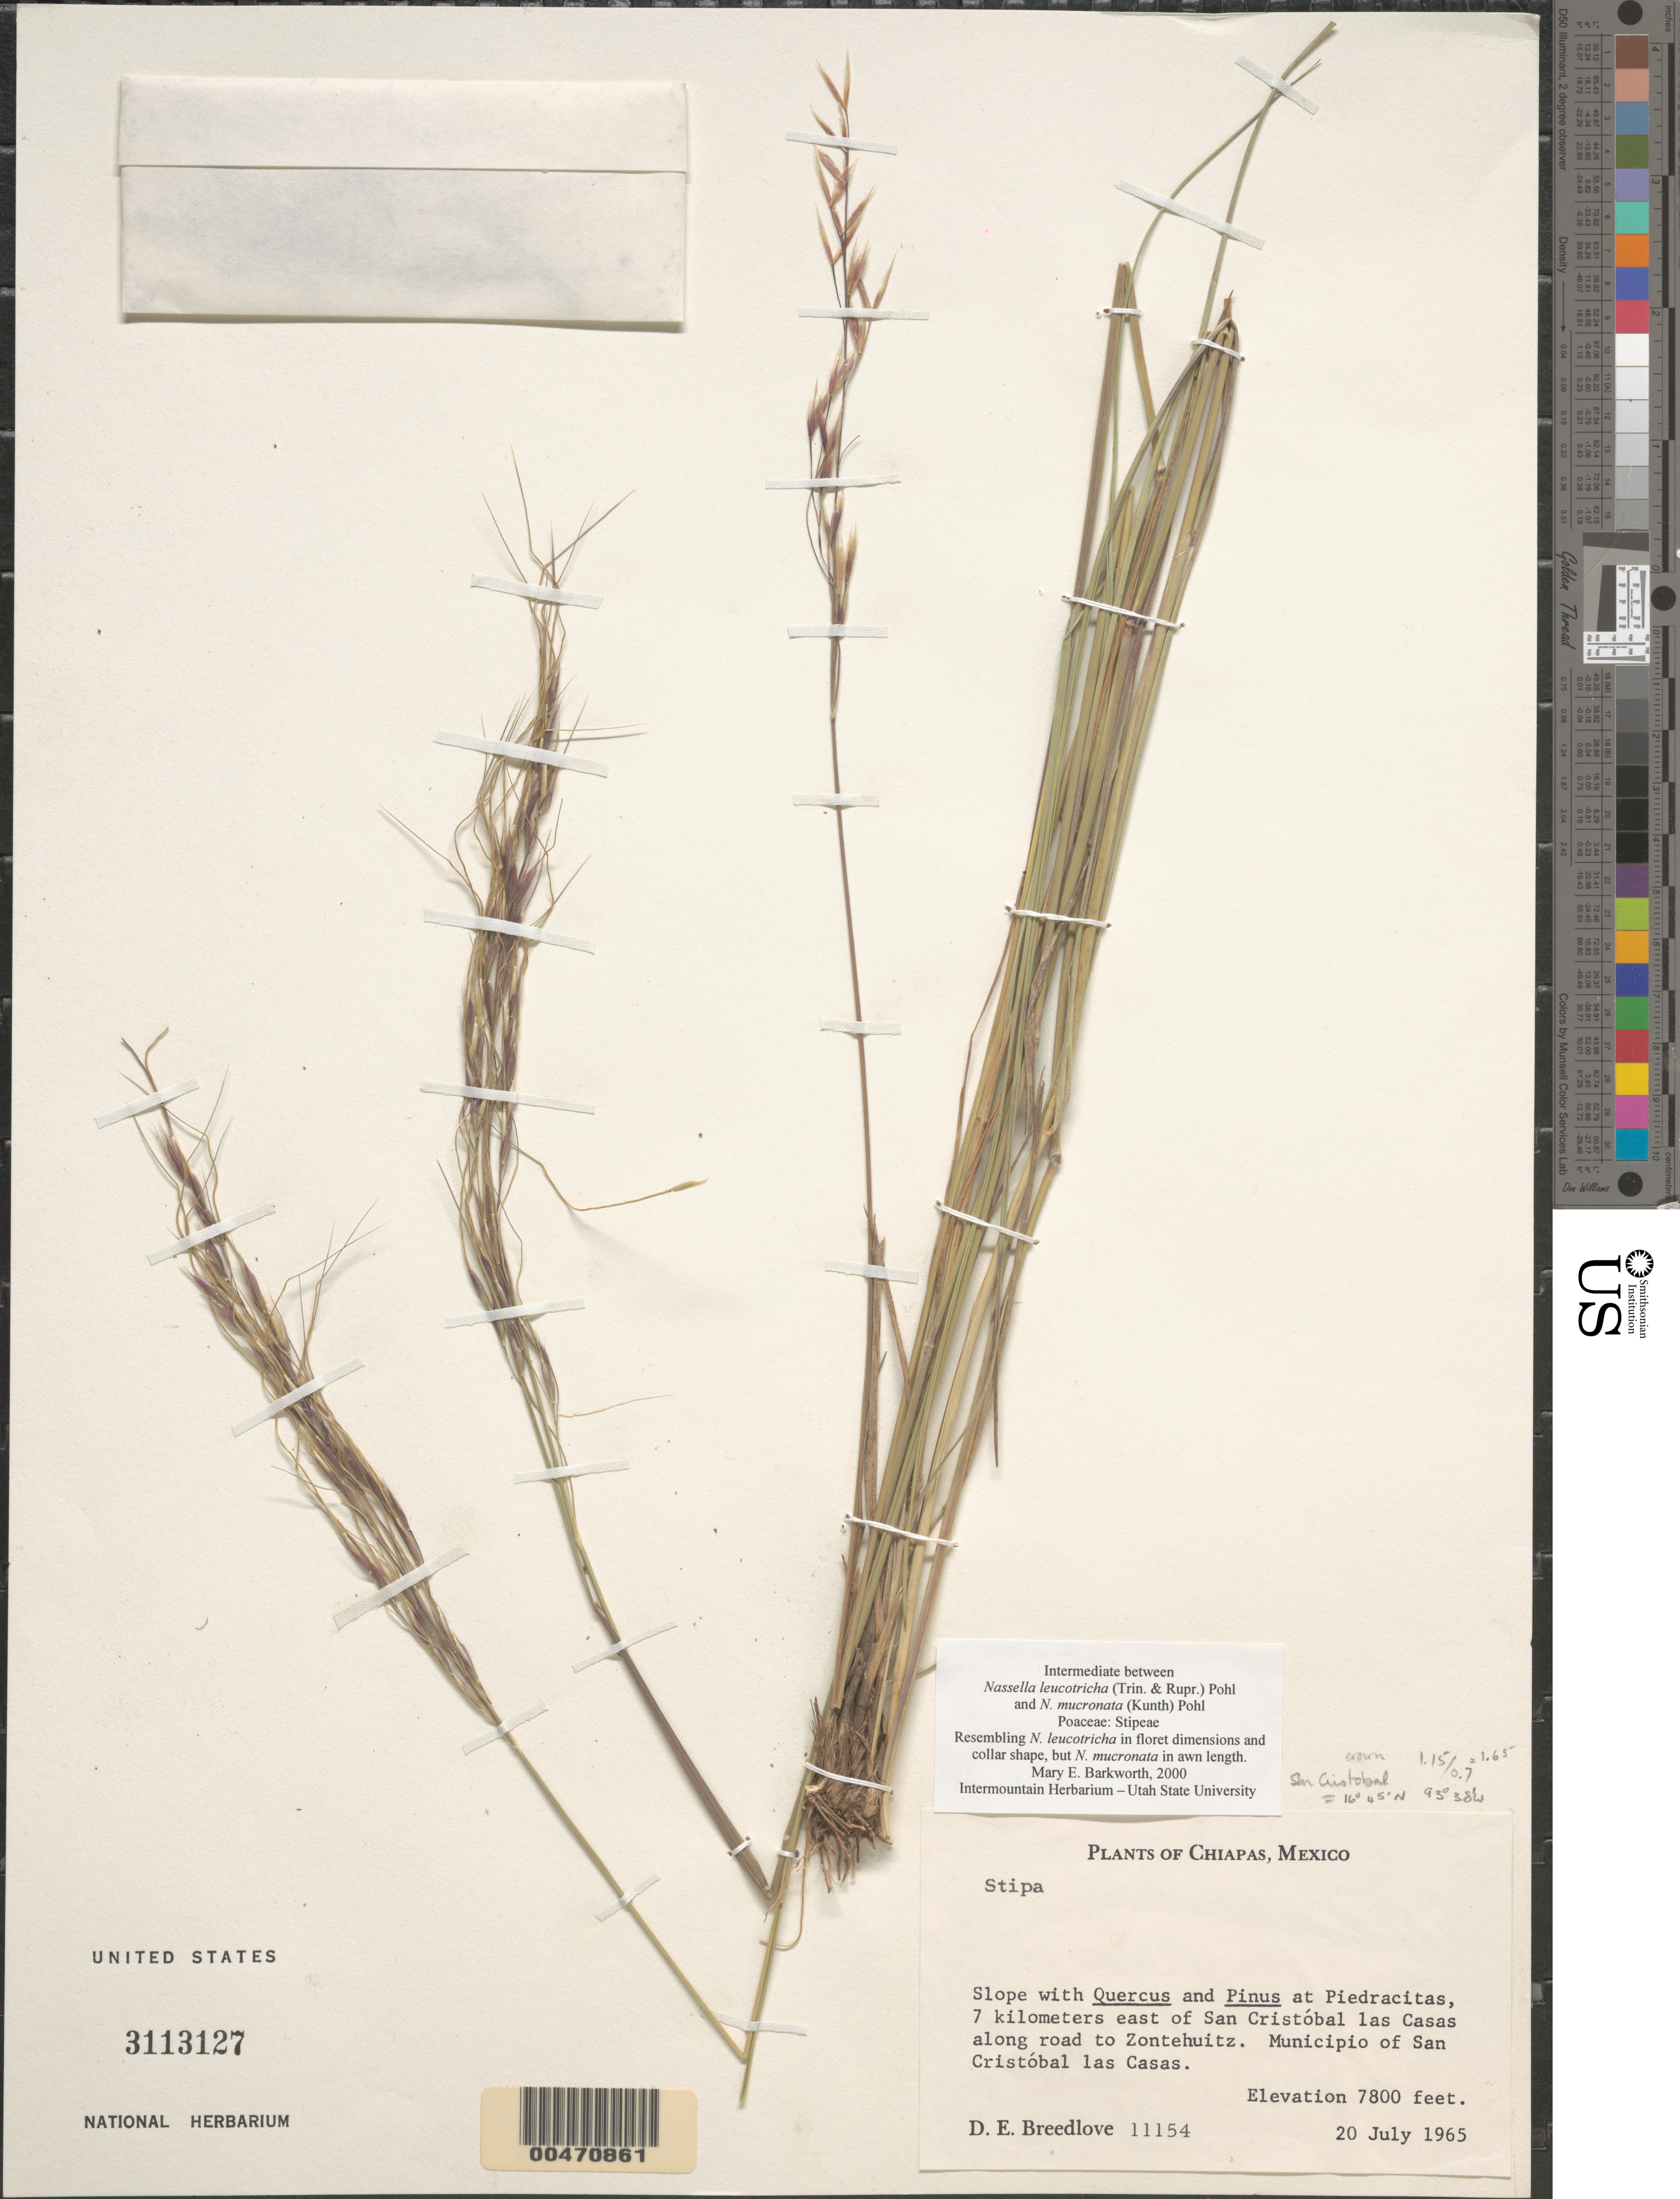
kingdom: Plantae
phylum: Tracheophyta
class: Liliopsida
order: Poales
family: Poaceae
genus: Stipa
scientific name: Stipa sp.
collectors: D. E. Breedlove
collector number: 11154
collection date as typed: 20 Jul 1965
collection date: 1965-07-20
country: Mexico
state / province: Chiapas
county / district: San Cristóbal las Casas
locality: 7 km E of San Cristóbal las Casas along rd to Zontehuitz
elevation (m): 2377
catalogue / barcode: US 3113127